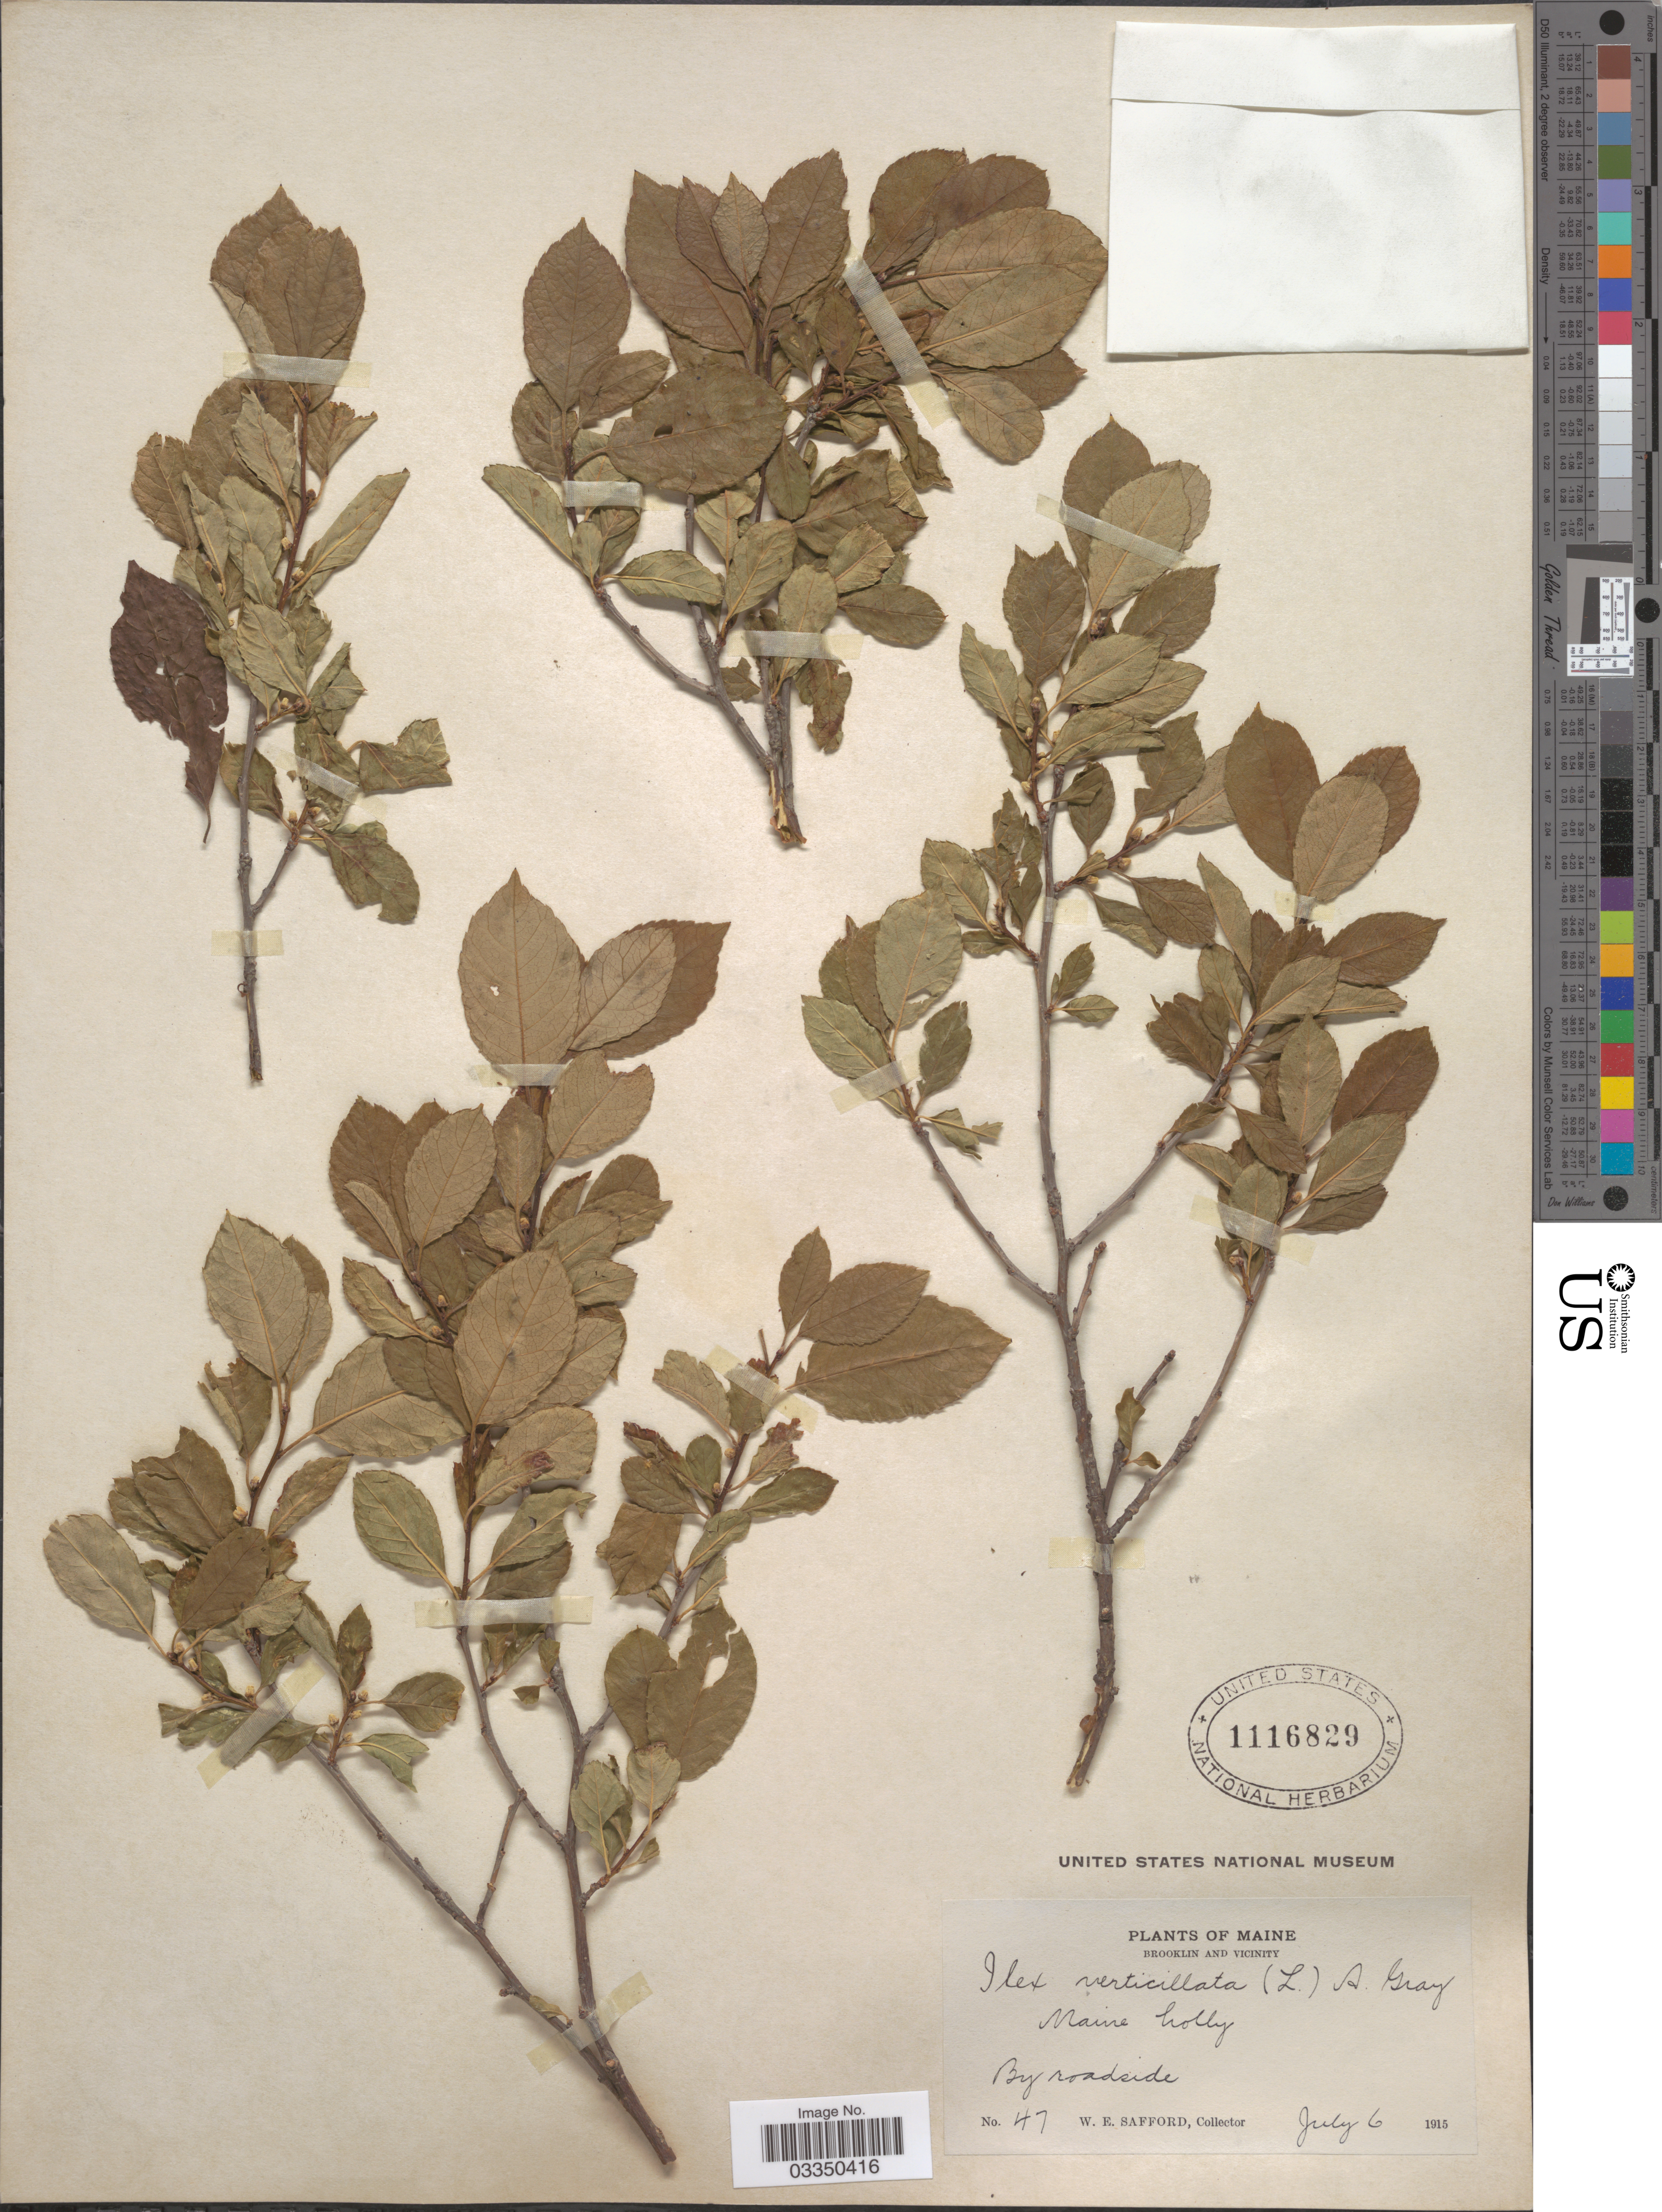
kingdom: Plantae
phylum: Tracheophyta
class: Magnoliopsida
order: Aquifoliales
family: Aquifoliaceae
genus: Ilex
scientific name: Ilex verticillata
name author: (L.) A. Gray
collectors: W. E. Safford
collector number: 47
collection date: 1915-07-06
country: United States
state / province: Maine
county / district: Hancock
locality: Brooklin and Vicinity. Maine holly. By roadside.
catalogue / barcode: US 1116829